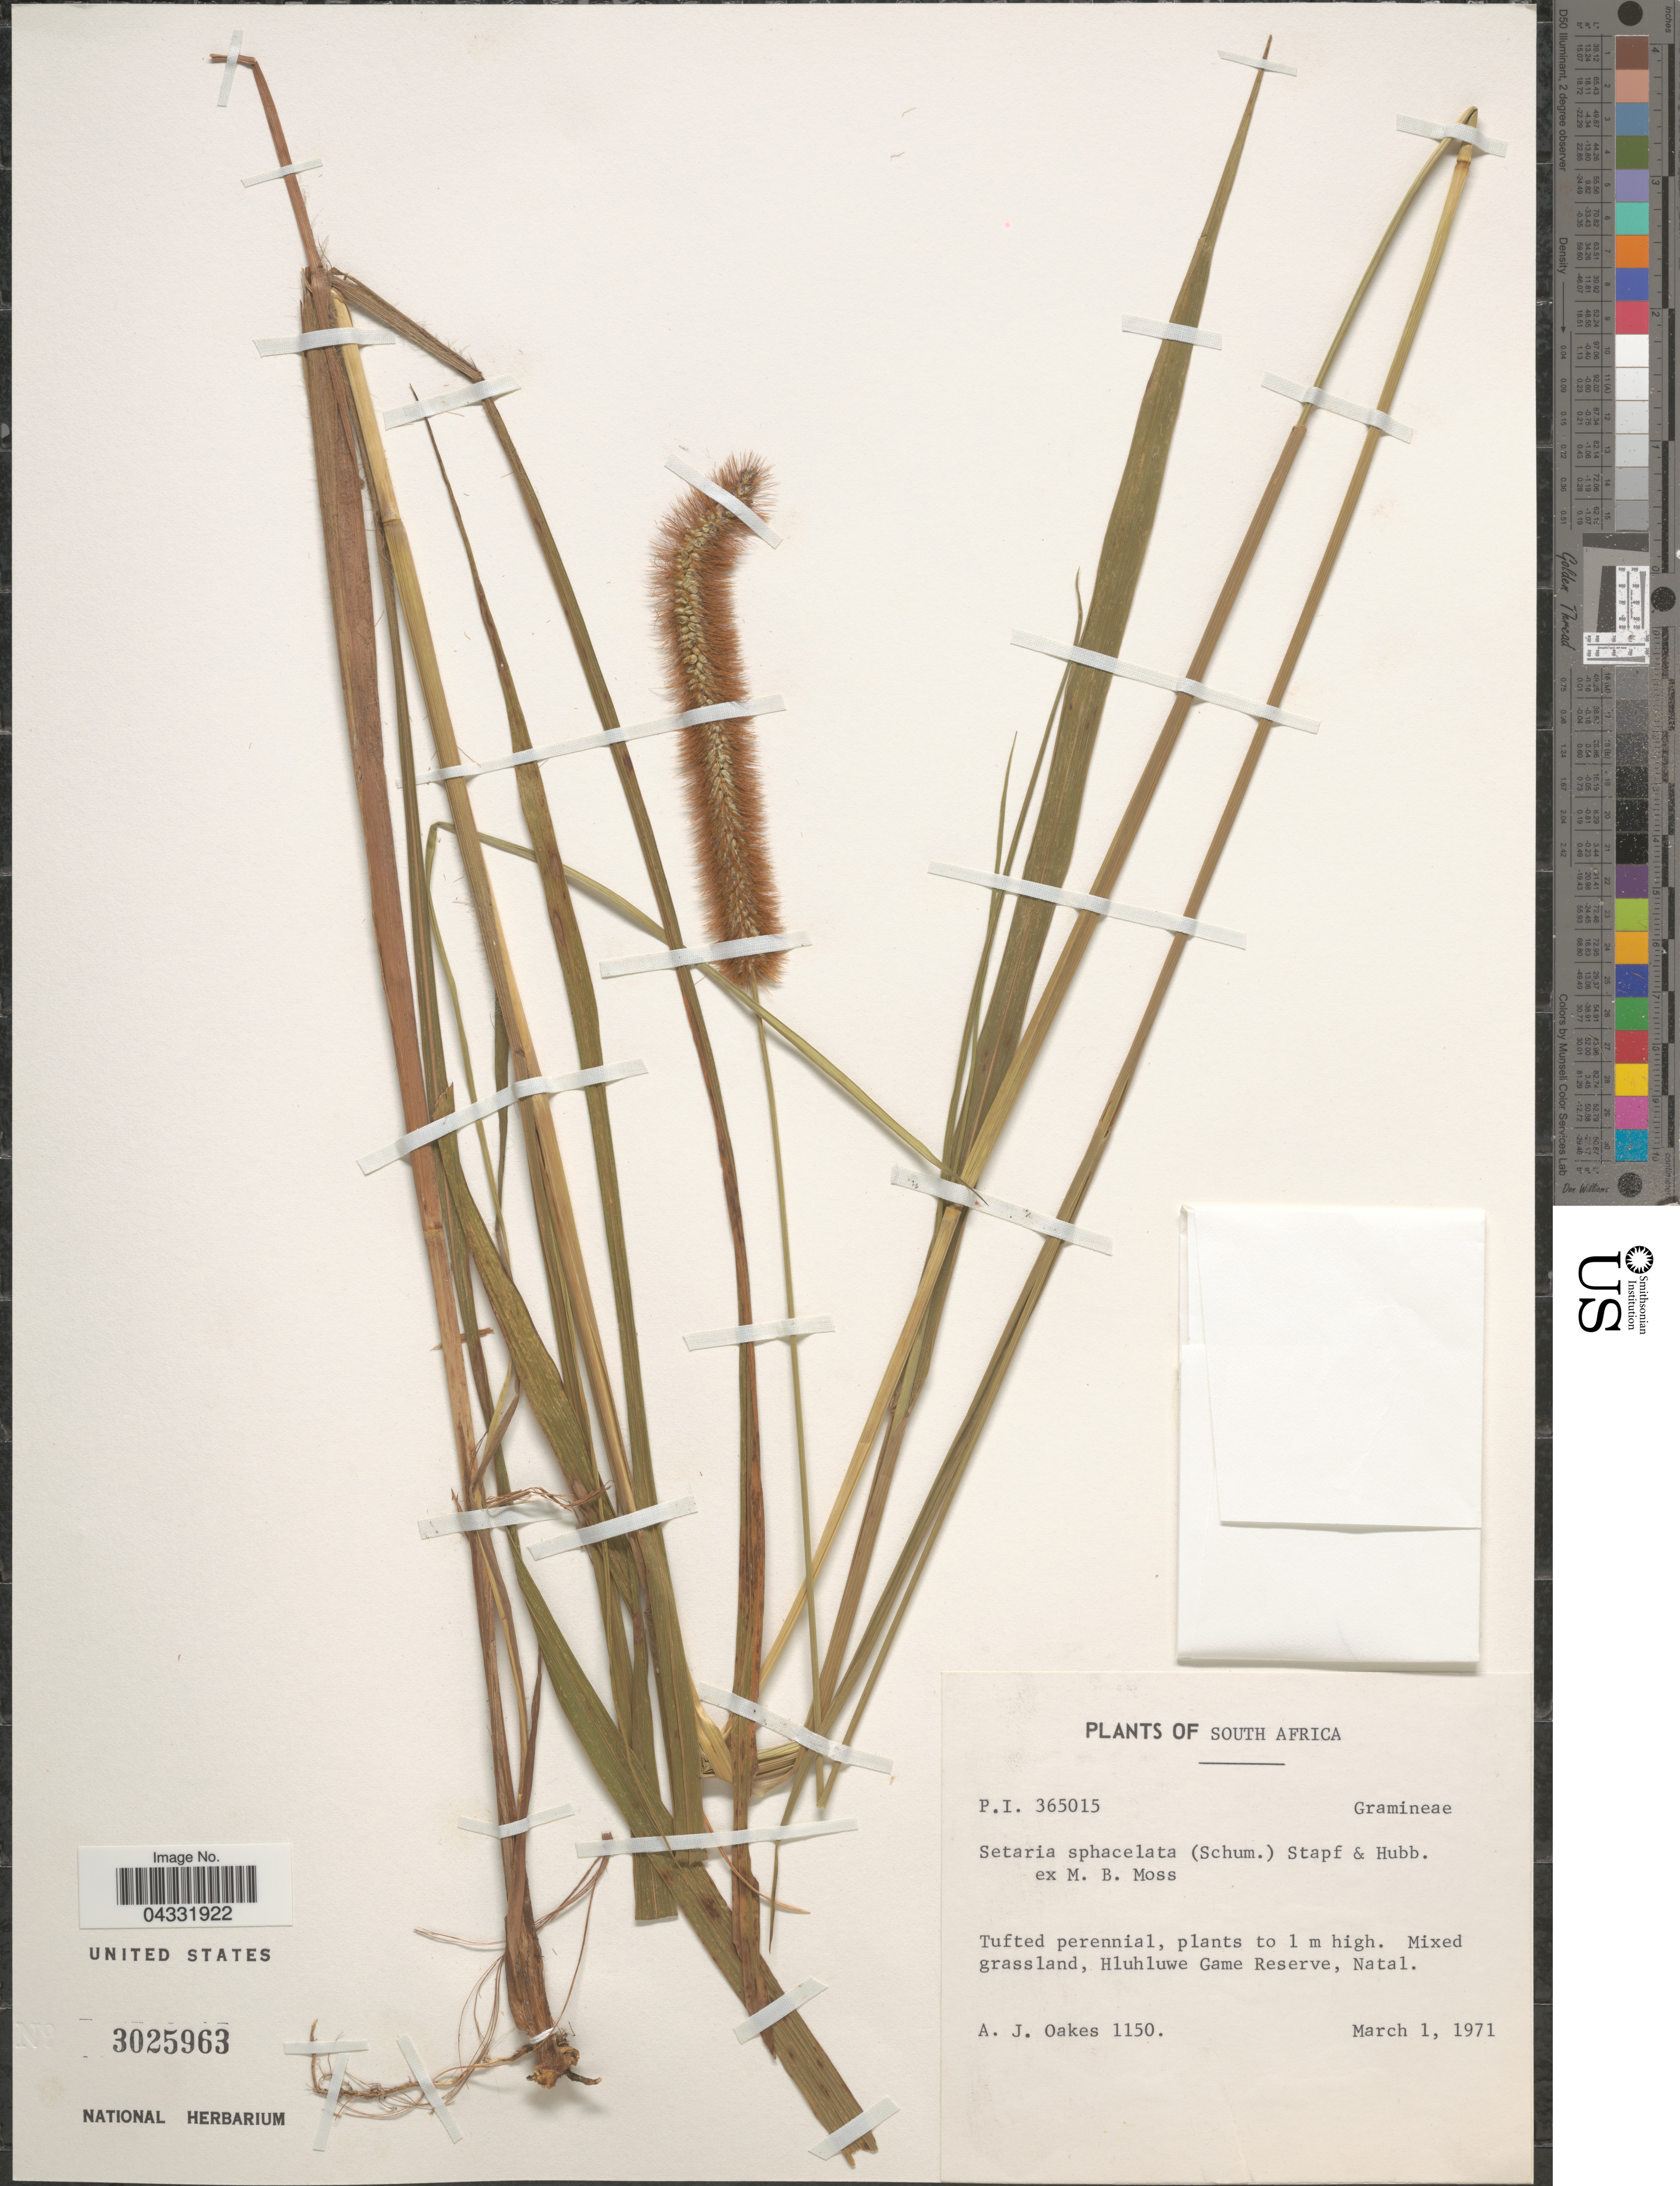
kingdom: Plantae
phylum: Tracheophyta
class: Liliopsida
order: Poales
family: Poaceae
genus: Setaria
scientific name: Setaria sphacelata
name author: (Schumach.) Stapf & Hubb. ex Moss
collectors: A. Oakes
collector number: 1150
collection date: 1971-03-01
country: South Africa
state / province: KwaZulu-Natal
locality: Hluhluwe Game Reserve, Natal.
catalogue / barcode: US 3025963